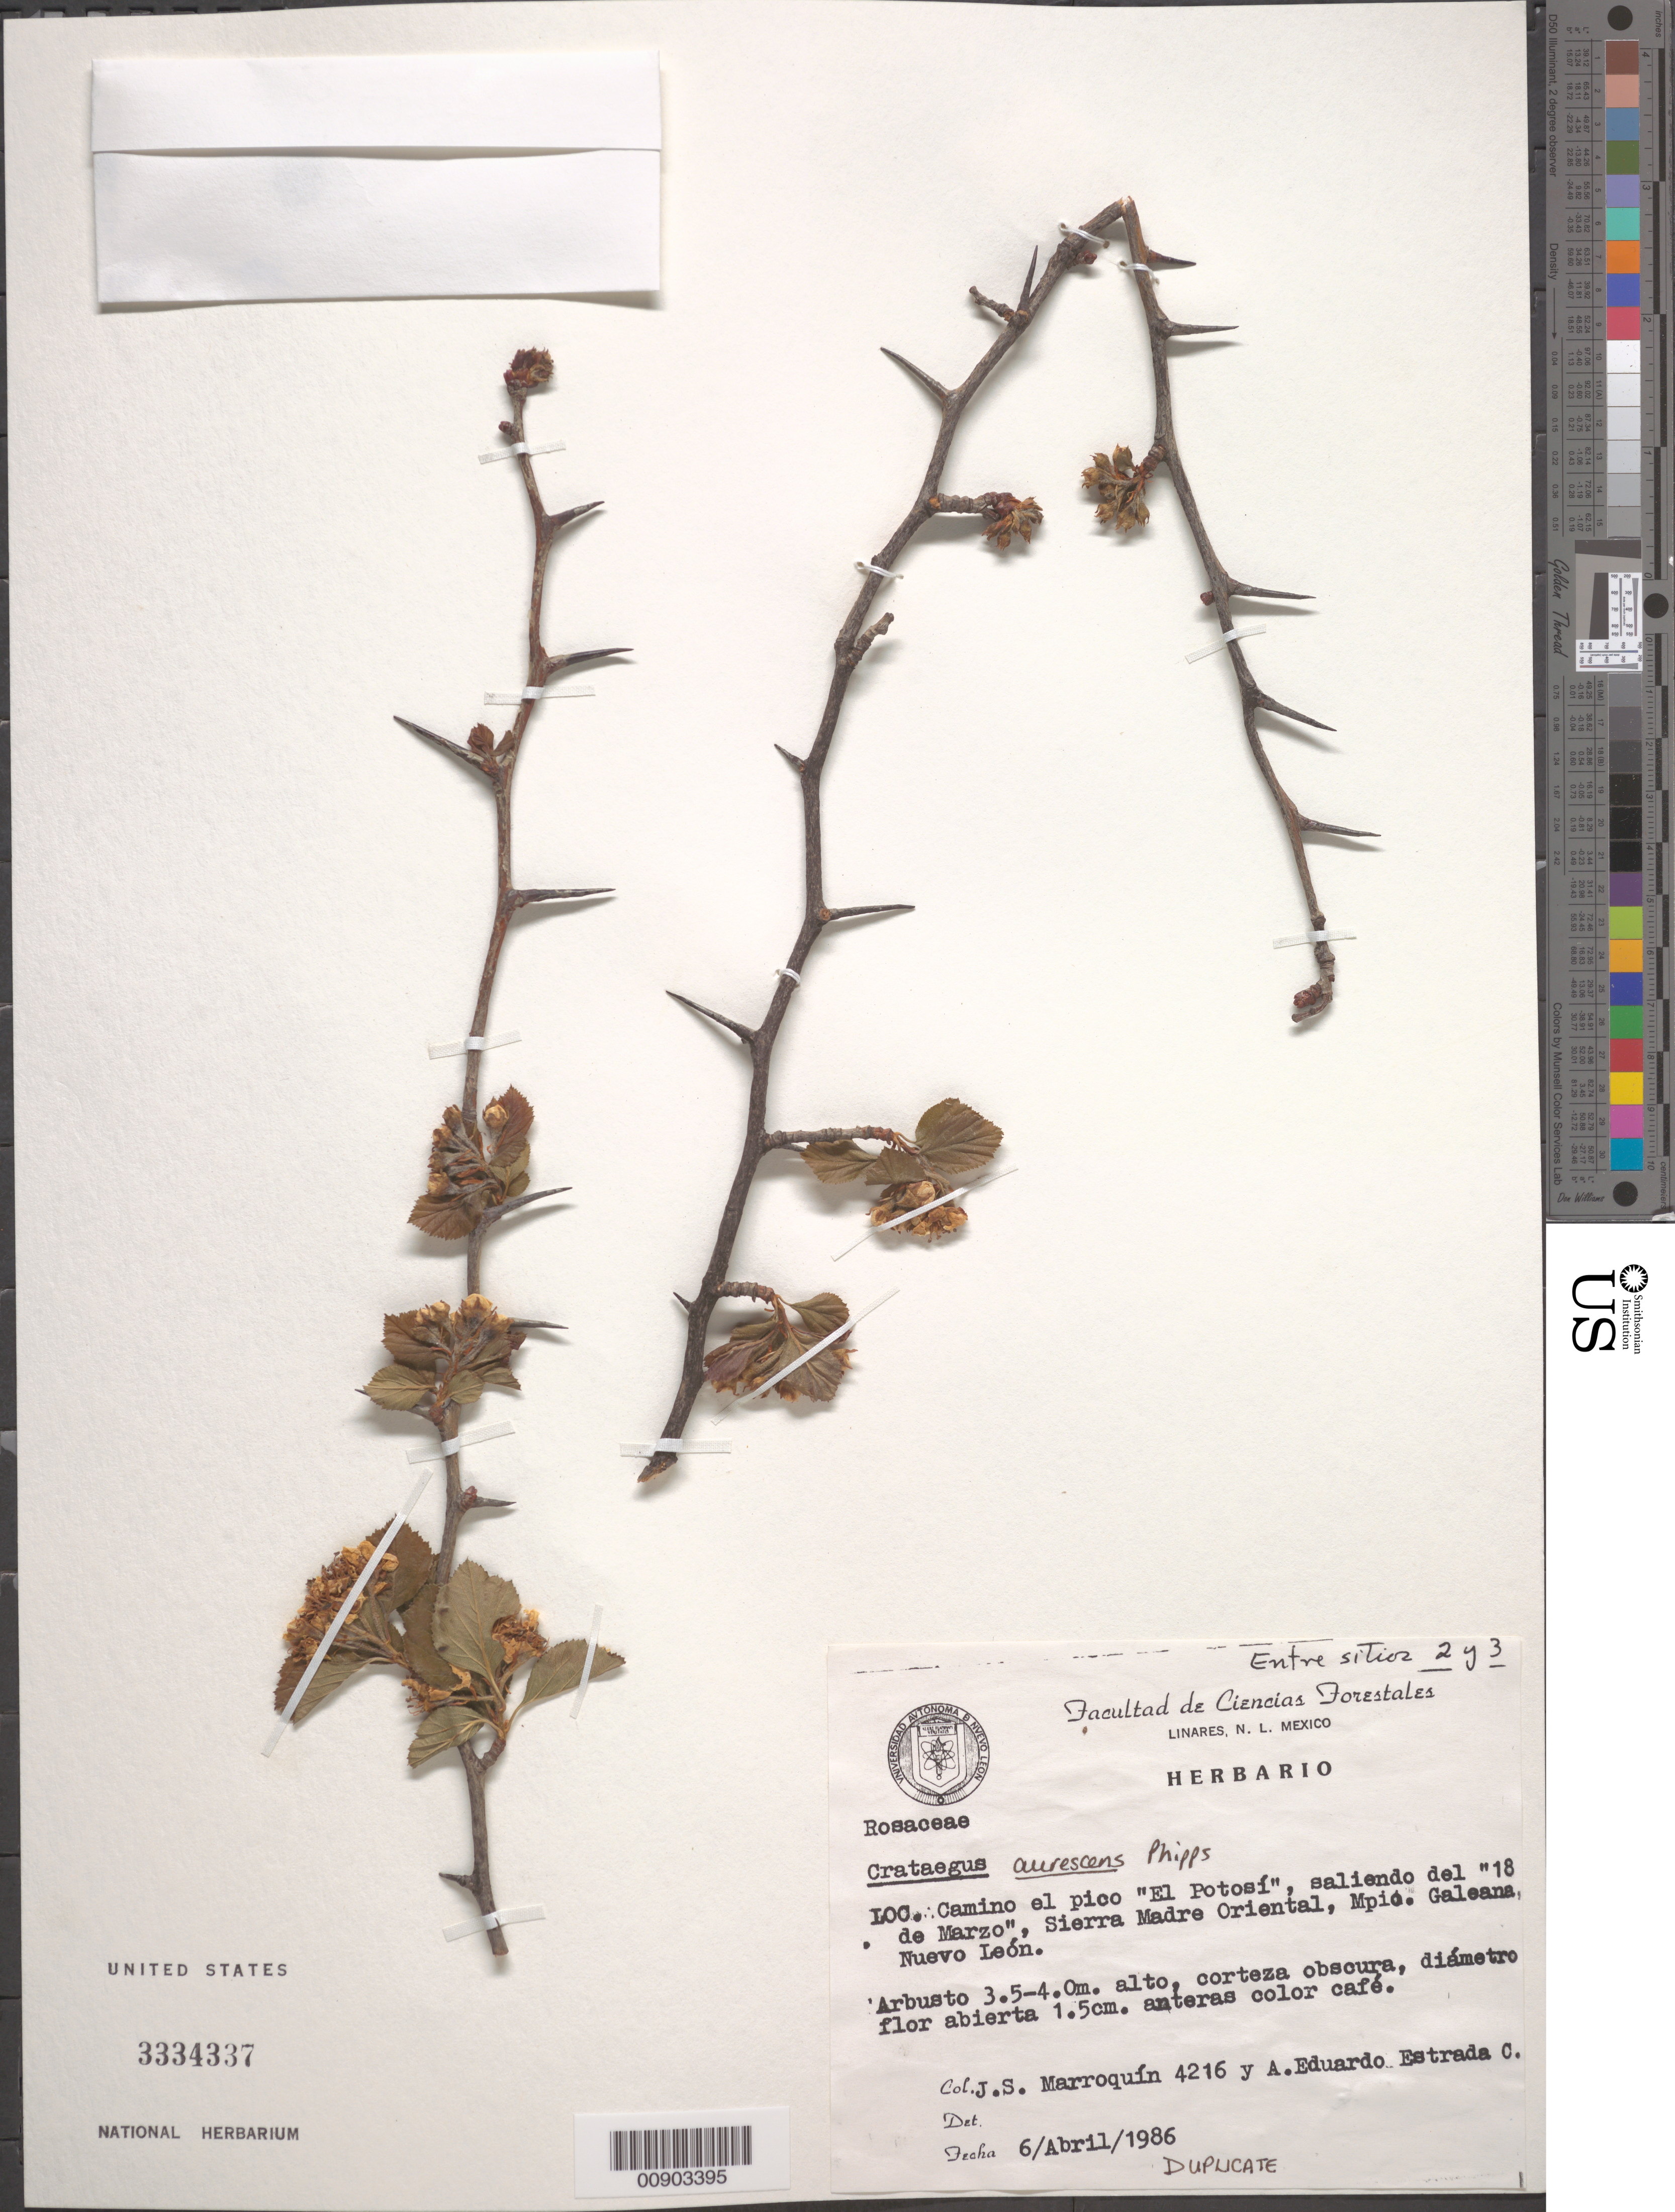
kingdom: Plantae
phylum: Tracheophyta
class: Magnoliopsida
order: Rosales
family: Rosaceae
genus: Crataegus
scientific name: Crataegus aurescens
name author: J.B. Phipps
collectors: J. Marroquin & A. E. Estrada-C.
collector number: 4216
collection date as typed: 06 Apr 1986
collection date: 1986-04-06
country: Mexico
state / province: Nuevo León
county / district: Galeana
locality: Camino el pico "El Potosí", saliendo del "18 de Marzo", Sierra Madre Oriental, Mpio. Galeana, Nuevo León. Entre sitios 2 y 3.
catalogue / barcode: US 3334337